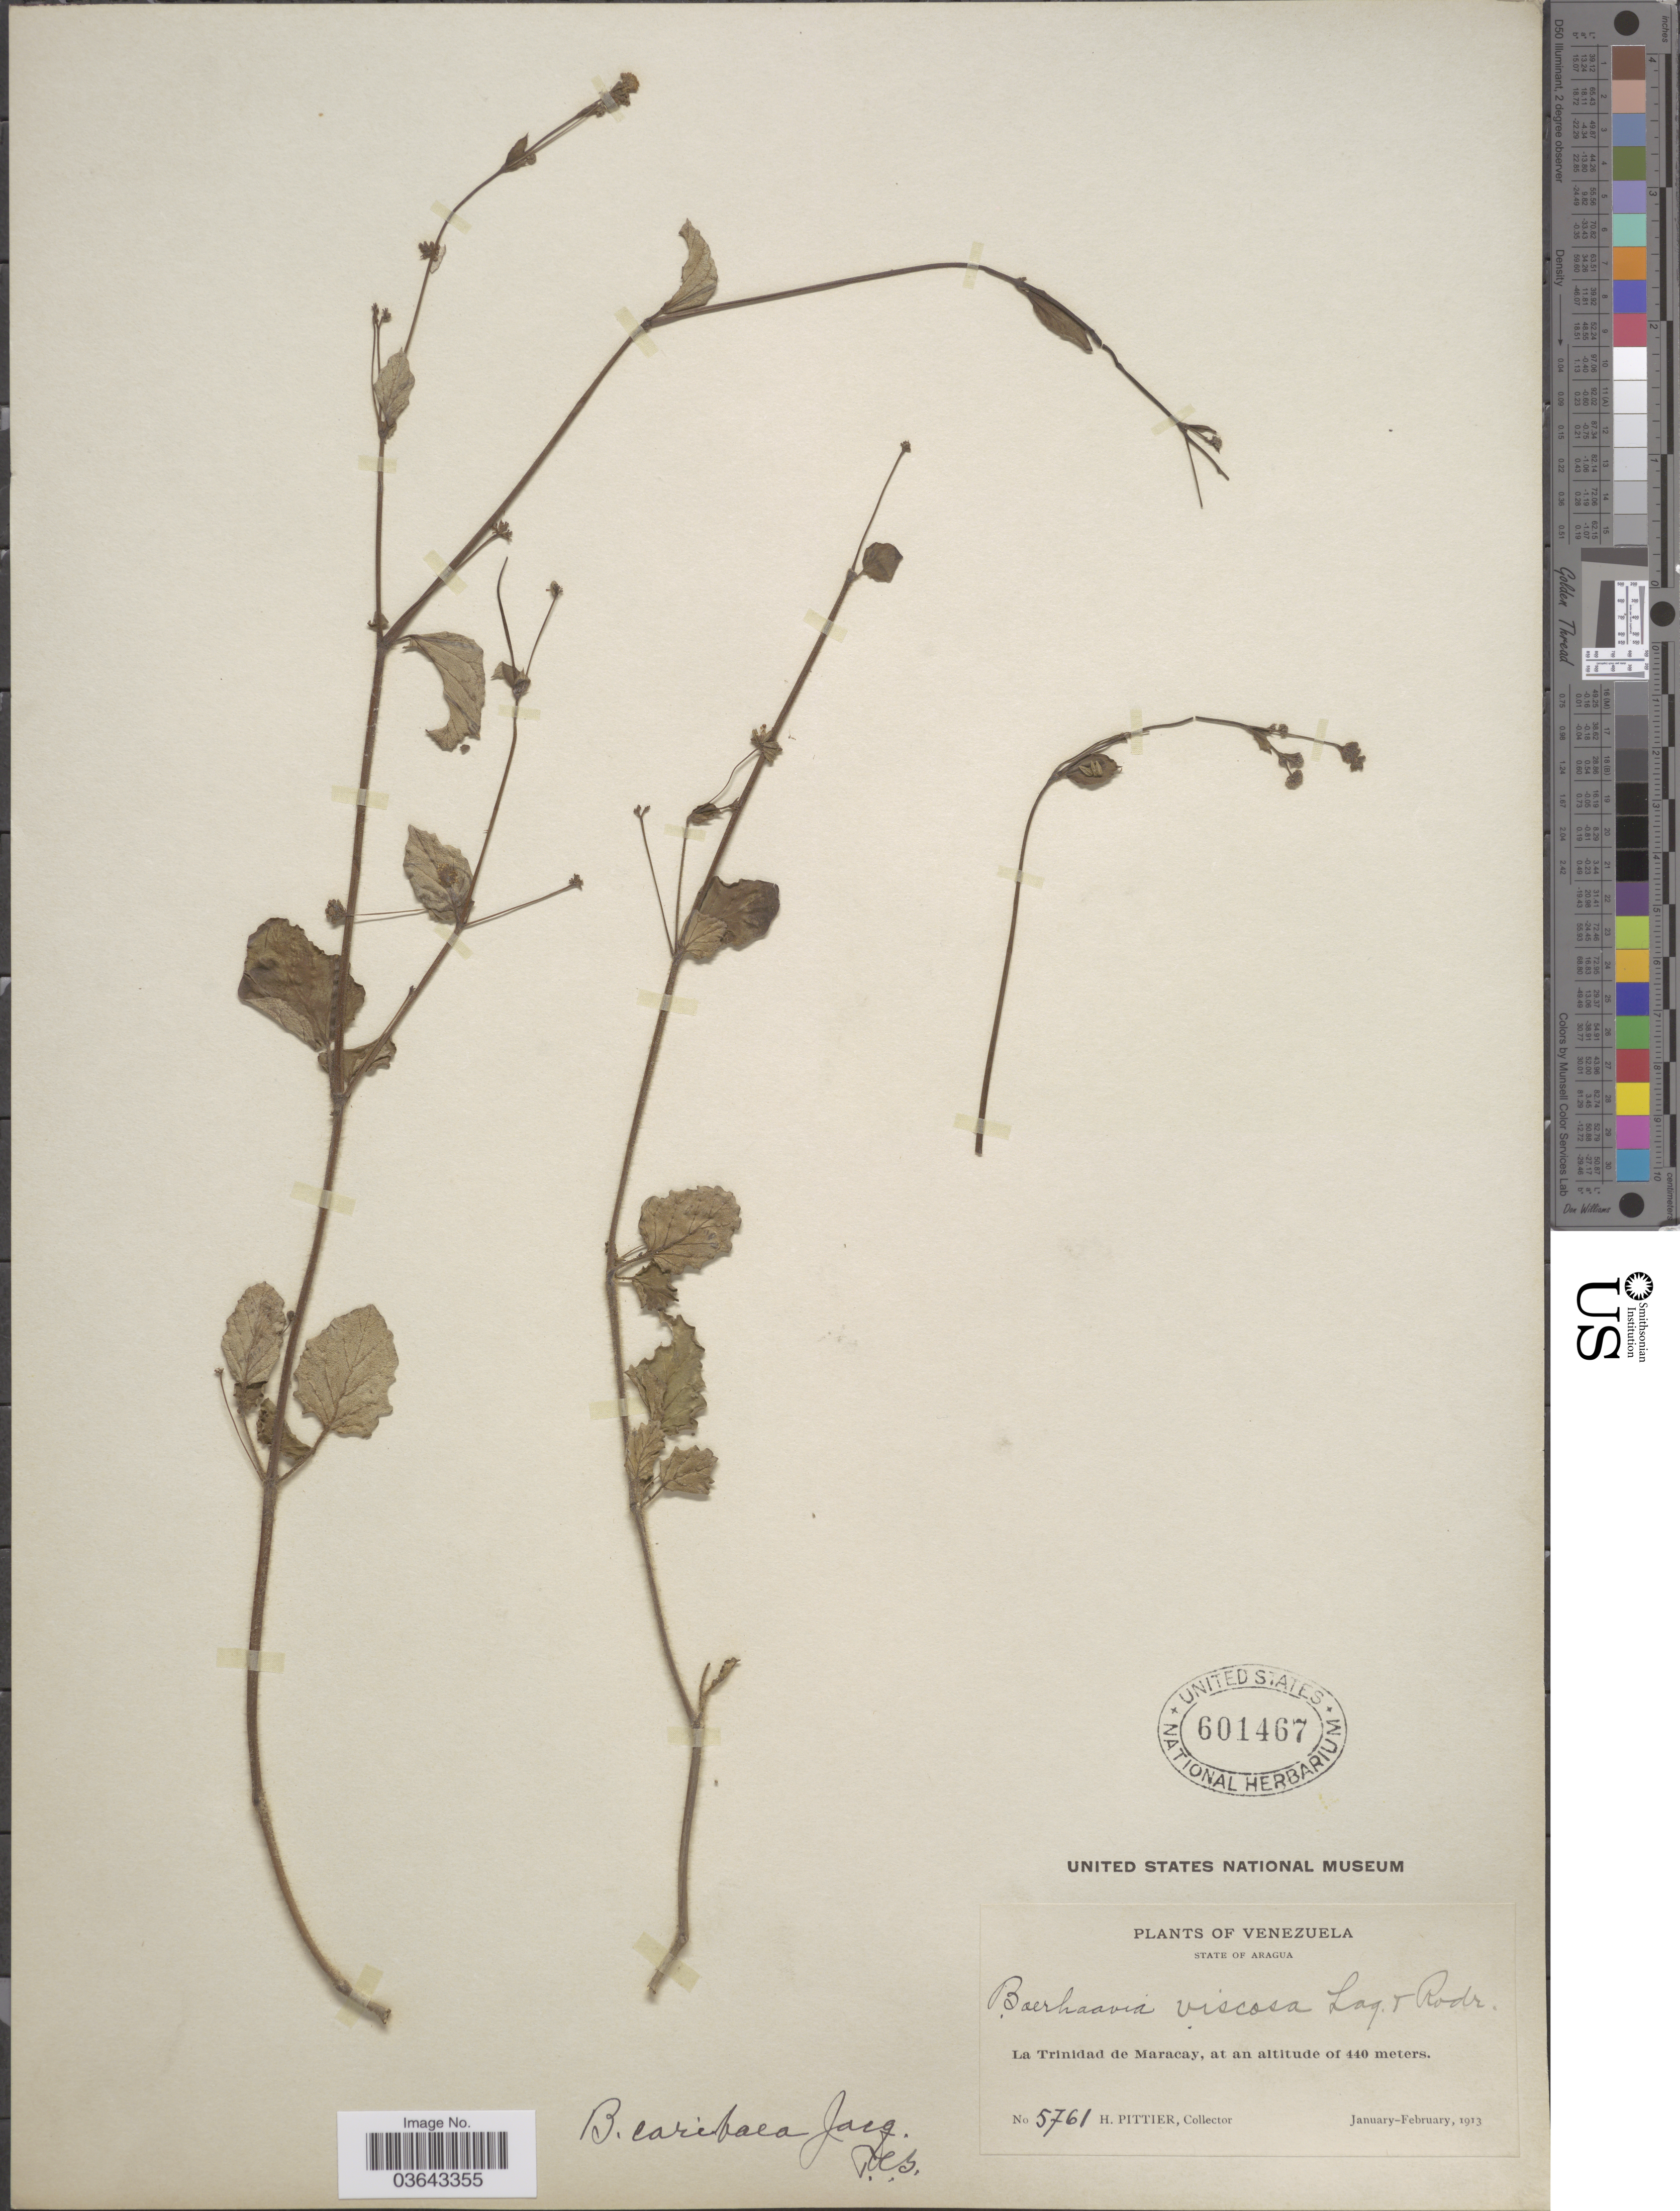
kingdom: Plantae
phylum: Tracheophyta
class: Magnoliopsida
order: Caryophyllales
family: Nyctaginaceae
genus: Boerhavia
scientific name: Boerhavia diffusa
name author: L.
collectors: H. F. Pittier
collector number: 5761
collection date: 1913-01/1913-02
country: Venezuela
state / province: Aragua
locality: La Trinidad de Maracay.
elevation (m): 440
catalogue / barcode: US 601467